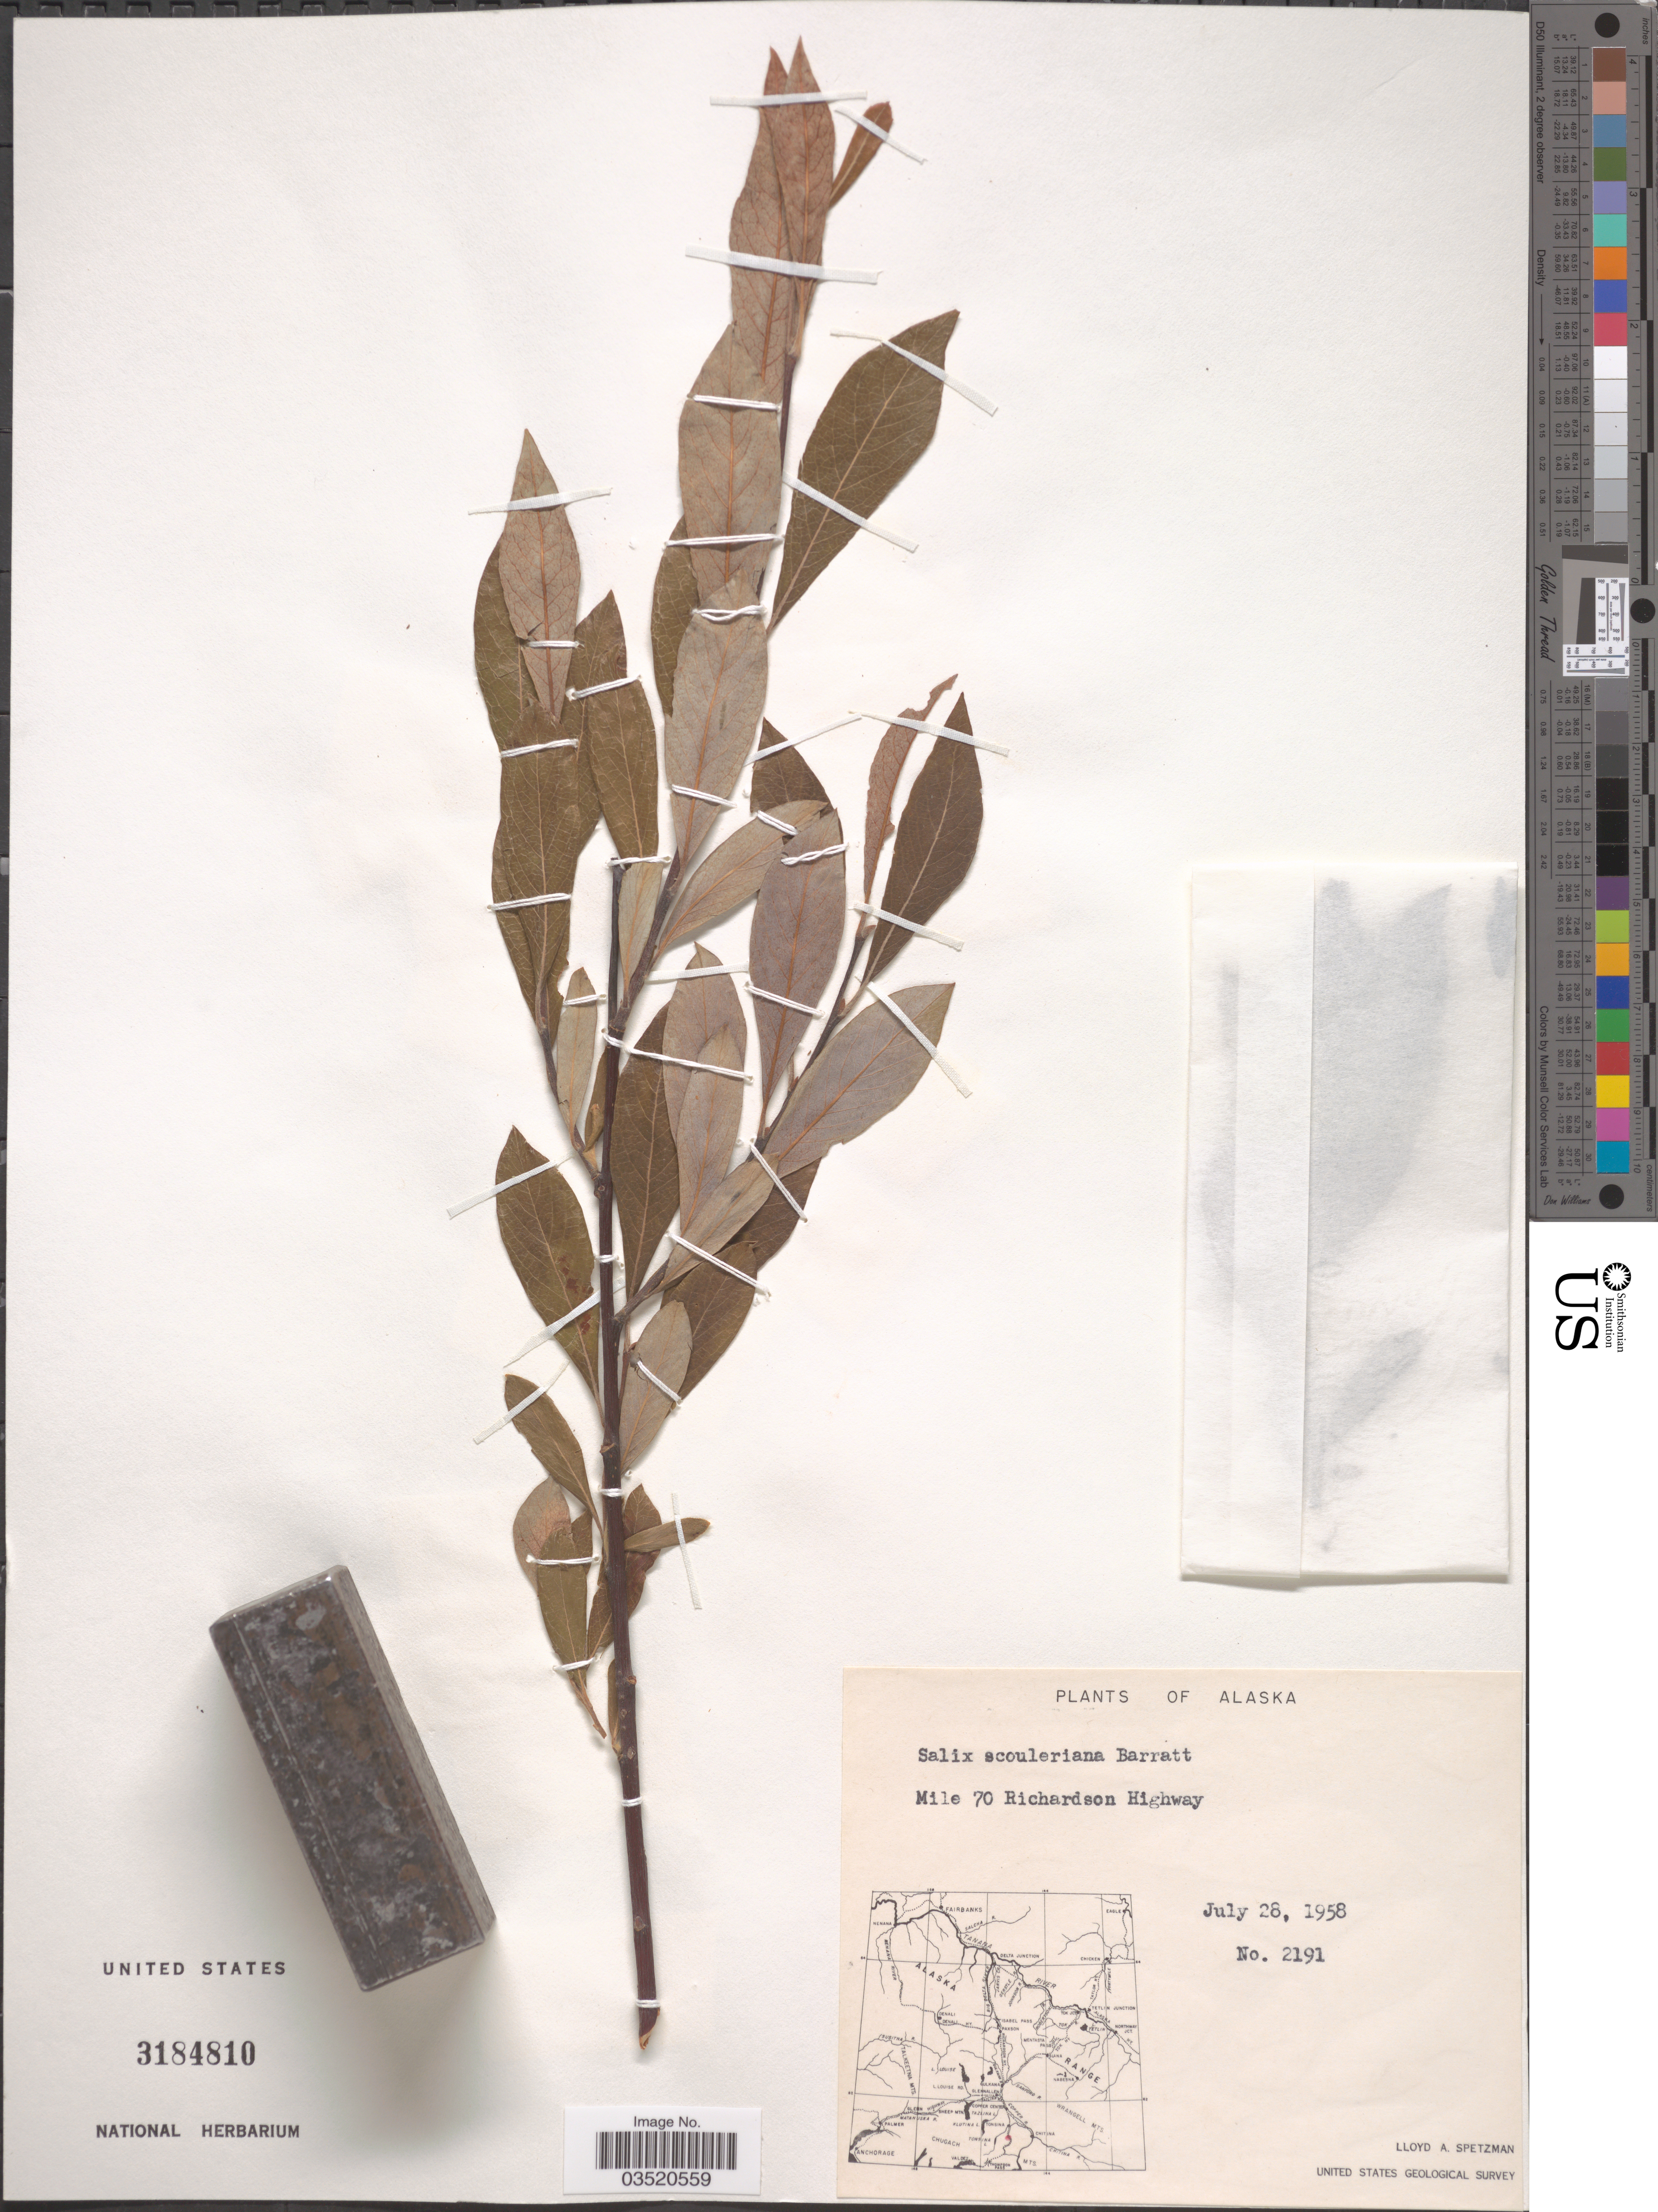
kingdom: Plantae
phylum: Tracheophyta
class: Magnoliopsida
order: Malpighiales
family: Salicaceae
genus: Salix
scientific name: Salix scouleriana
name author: Barratt ex Hook.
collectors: L. Spetzman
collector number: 2191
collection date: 1958-07-28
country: United States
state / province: Alaska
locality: Mile 70 Richardson Highway.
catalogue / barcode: US 3184810